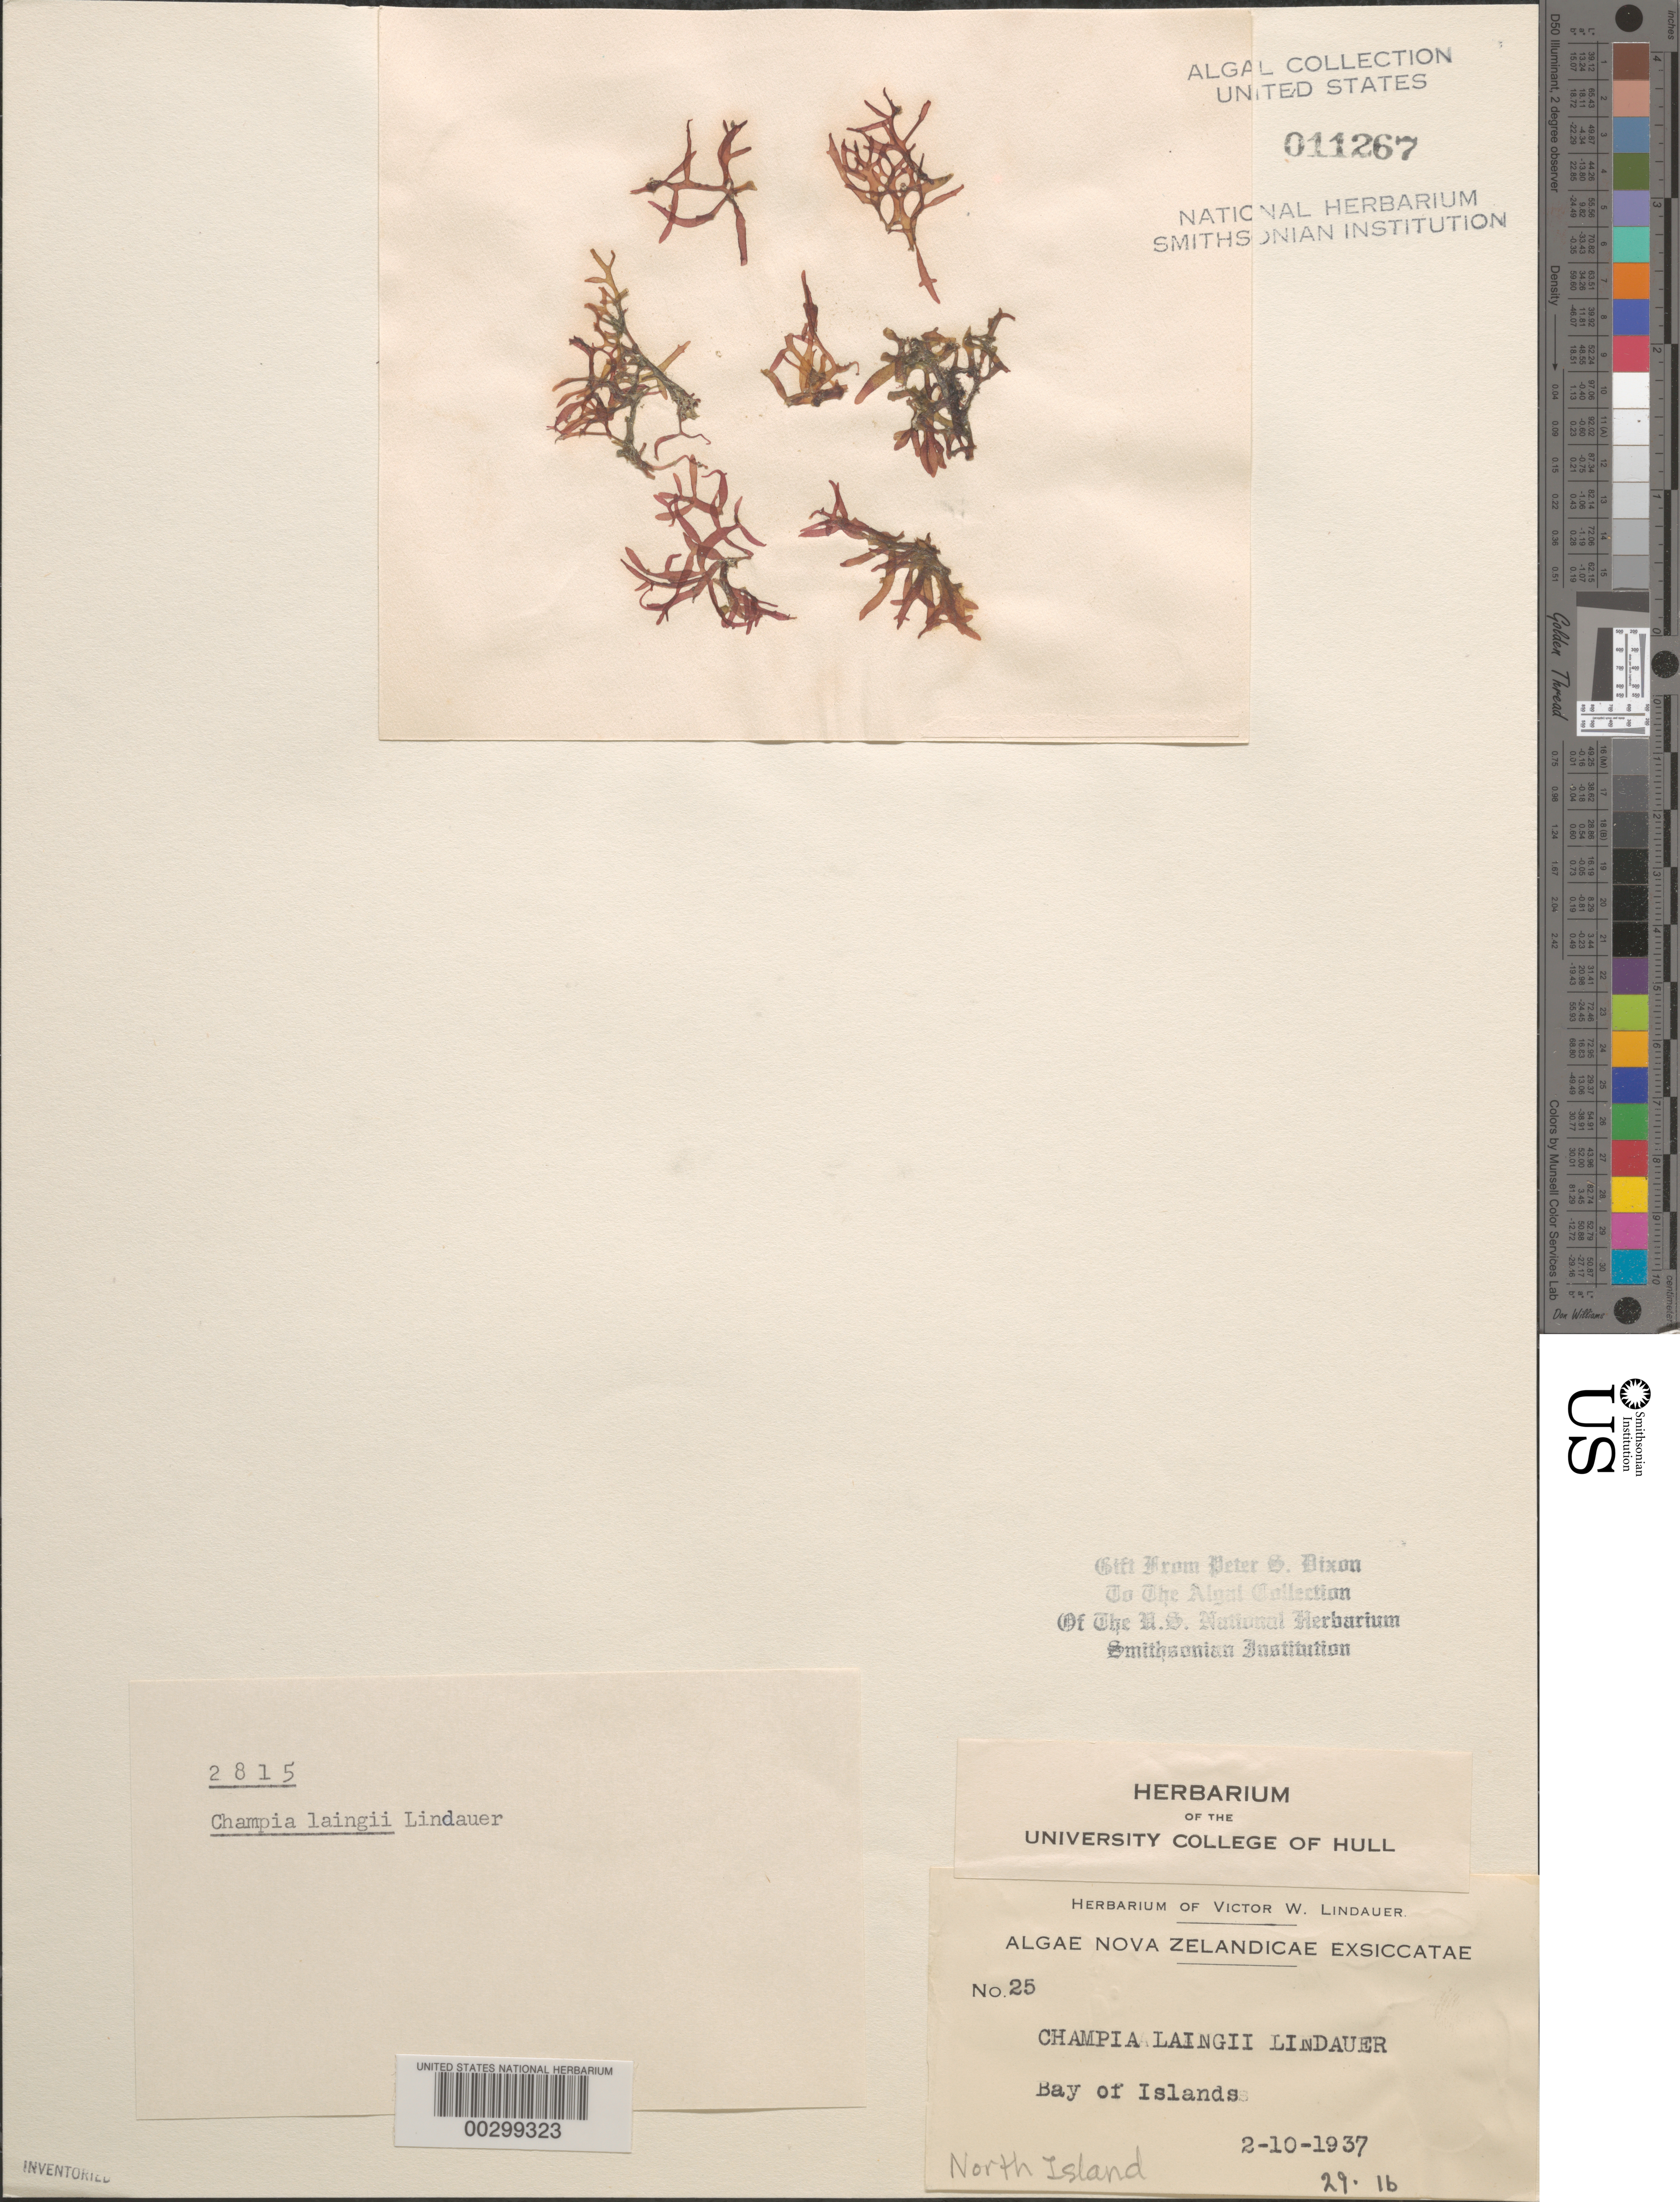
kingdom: Plantae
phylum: Rhodophyta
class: Florideophyceae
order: Rhodymeniales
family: Champiaceae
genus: Champia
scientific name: Champia laingii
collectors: V. Lindauer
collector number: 25 & PSD 2815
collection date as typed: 02 Oct 1937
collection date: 1937-10-02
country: New Zealand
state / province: Northland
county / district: Far North District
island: North Island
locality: Bay of Islands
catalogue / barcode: US 11267